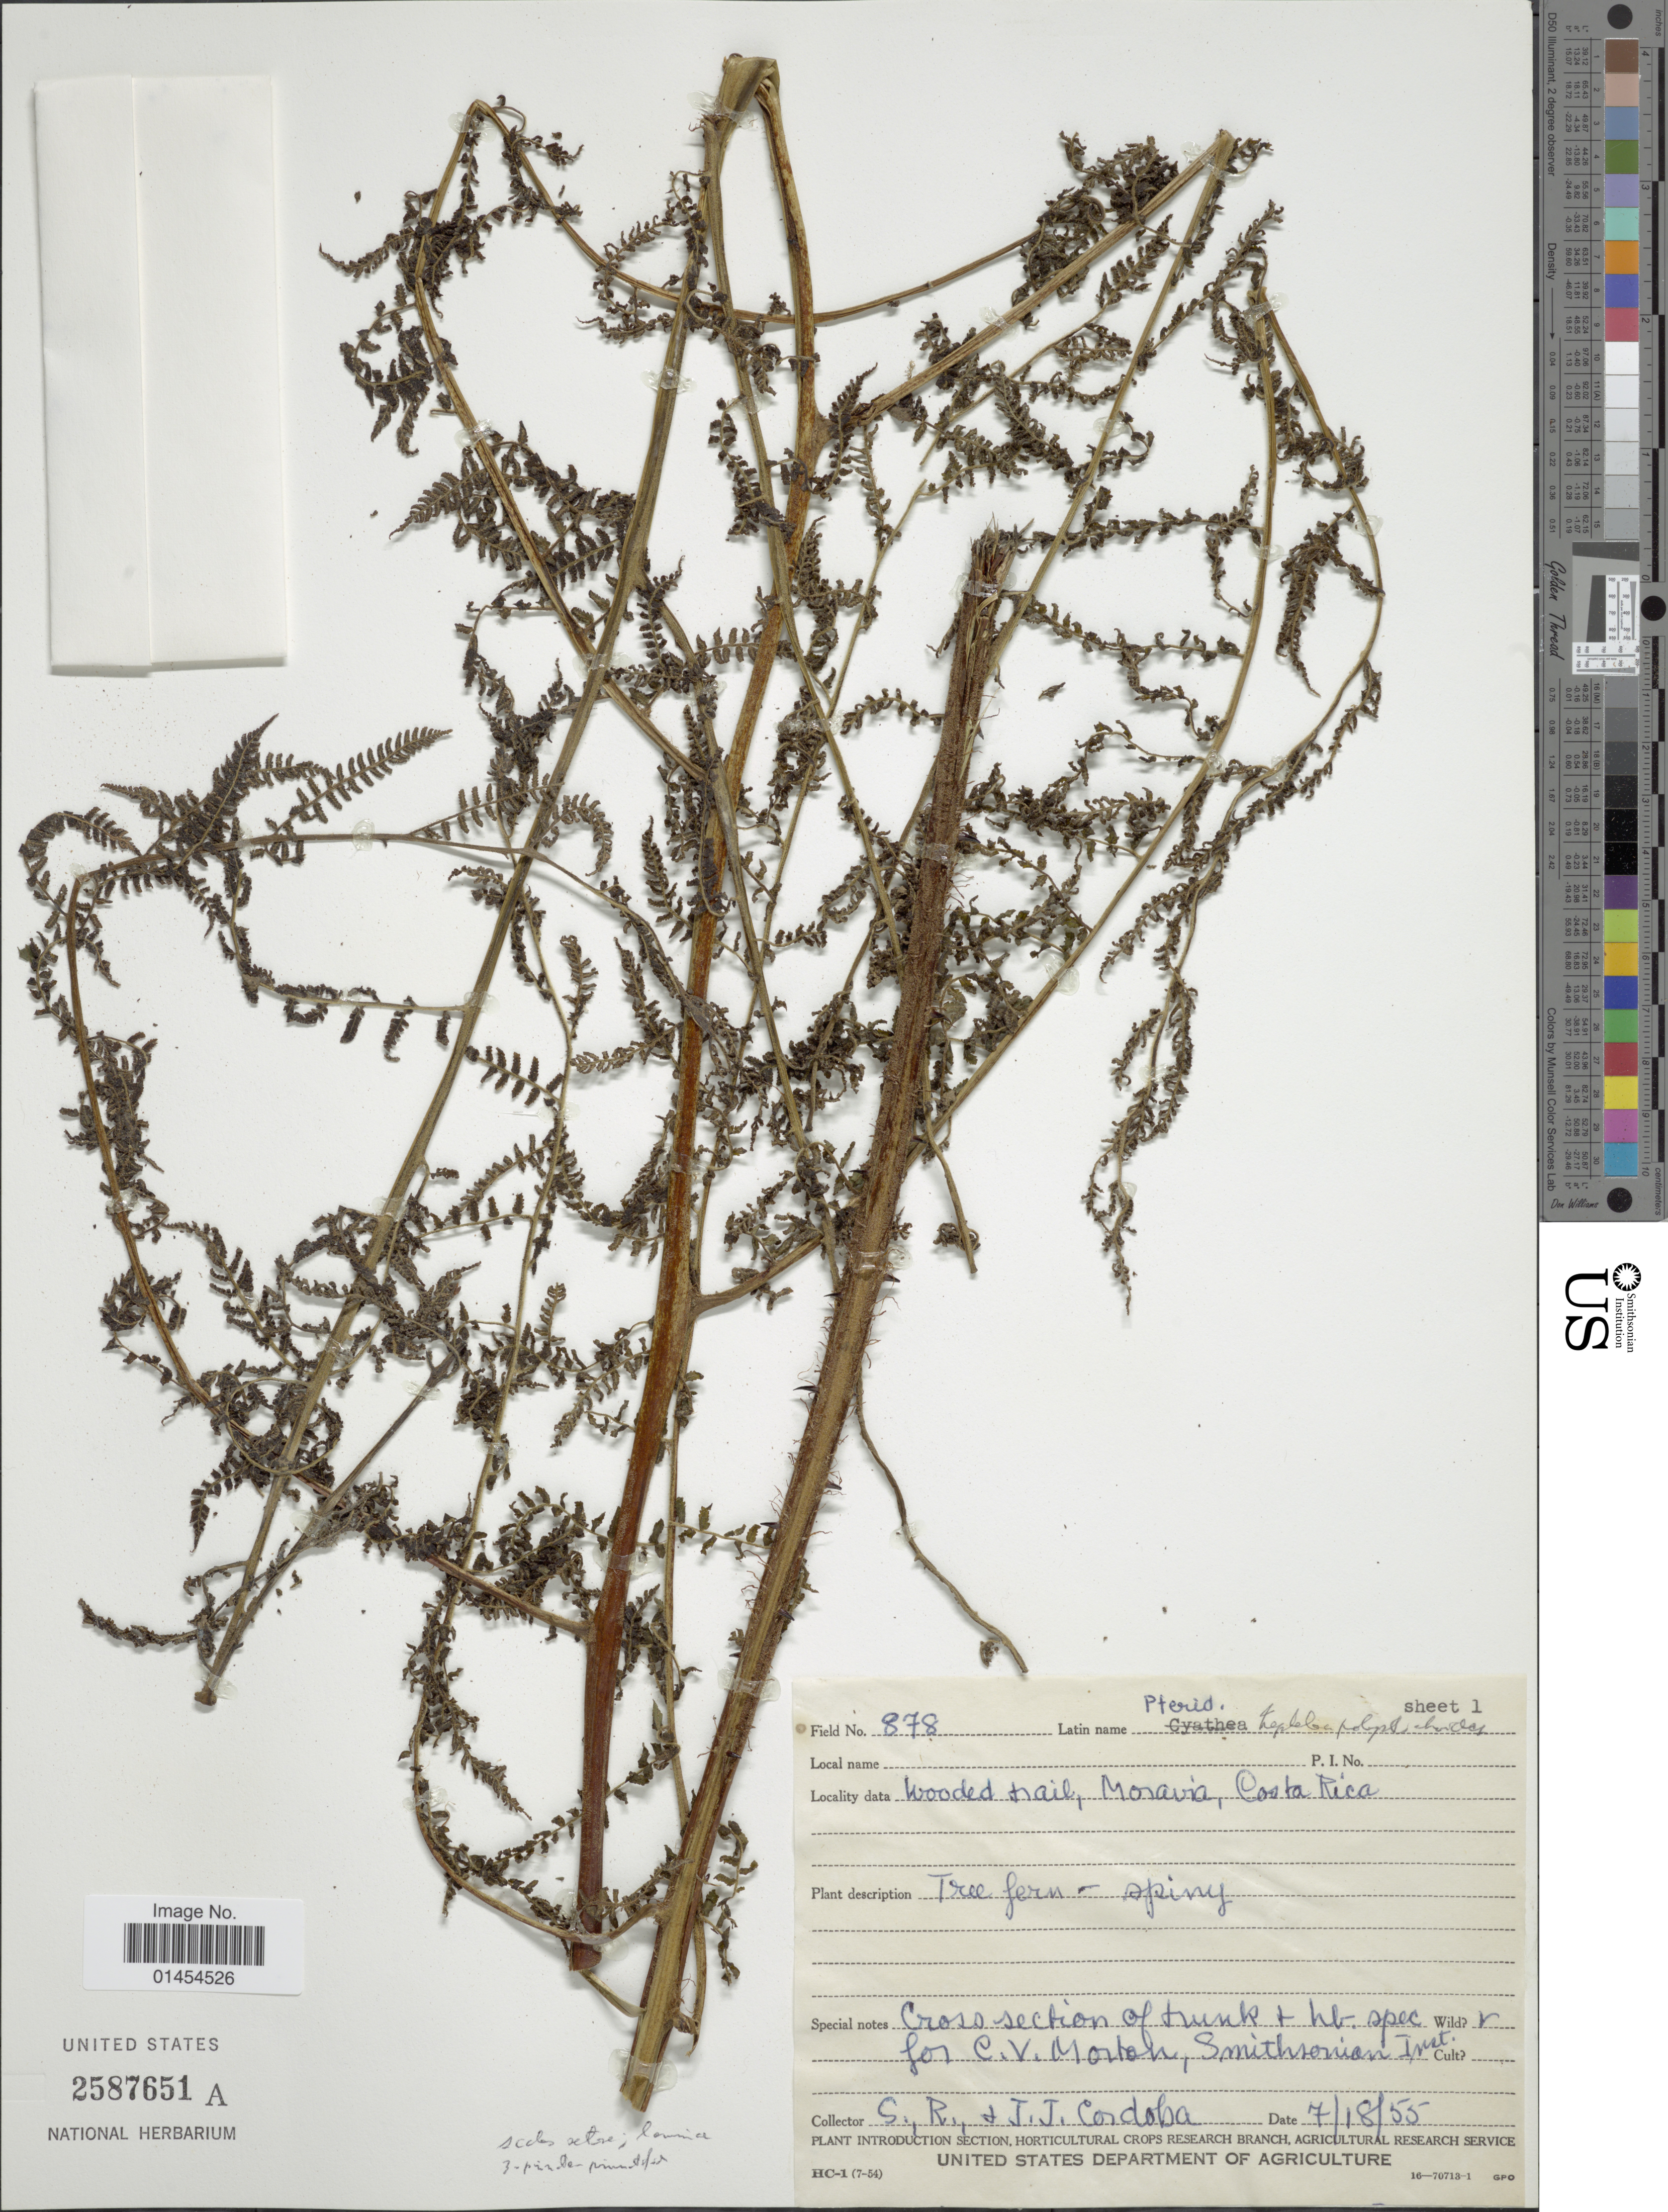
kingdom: Plantae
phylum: Tracheophyta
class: Polypodiopsida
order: Cyatheales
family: Cyatheaceae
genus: Alsophila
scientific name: Alsophila polystichoides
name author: Christ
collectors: S. Cordoba & J. Cordoba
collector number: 878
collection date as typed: Transcribed d/m/y: 18/7/55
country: Costa Rica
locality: Wooded trail, Moravia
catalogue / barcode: US 2587651A